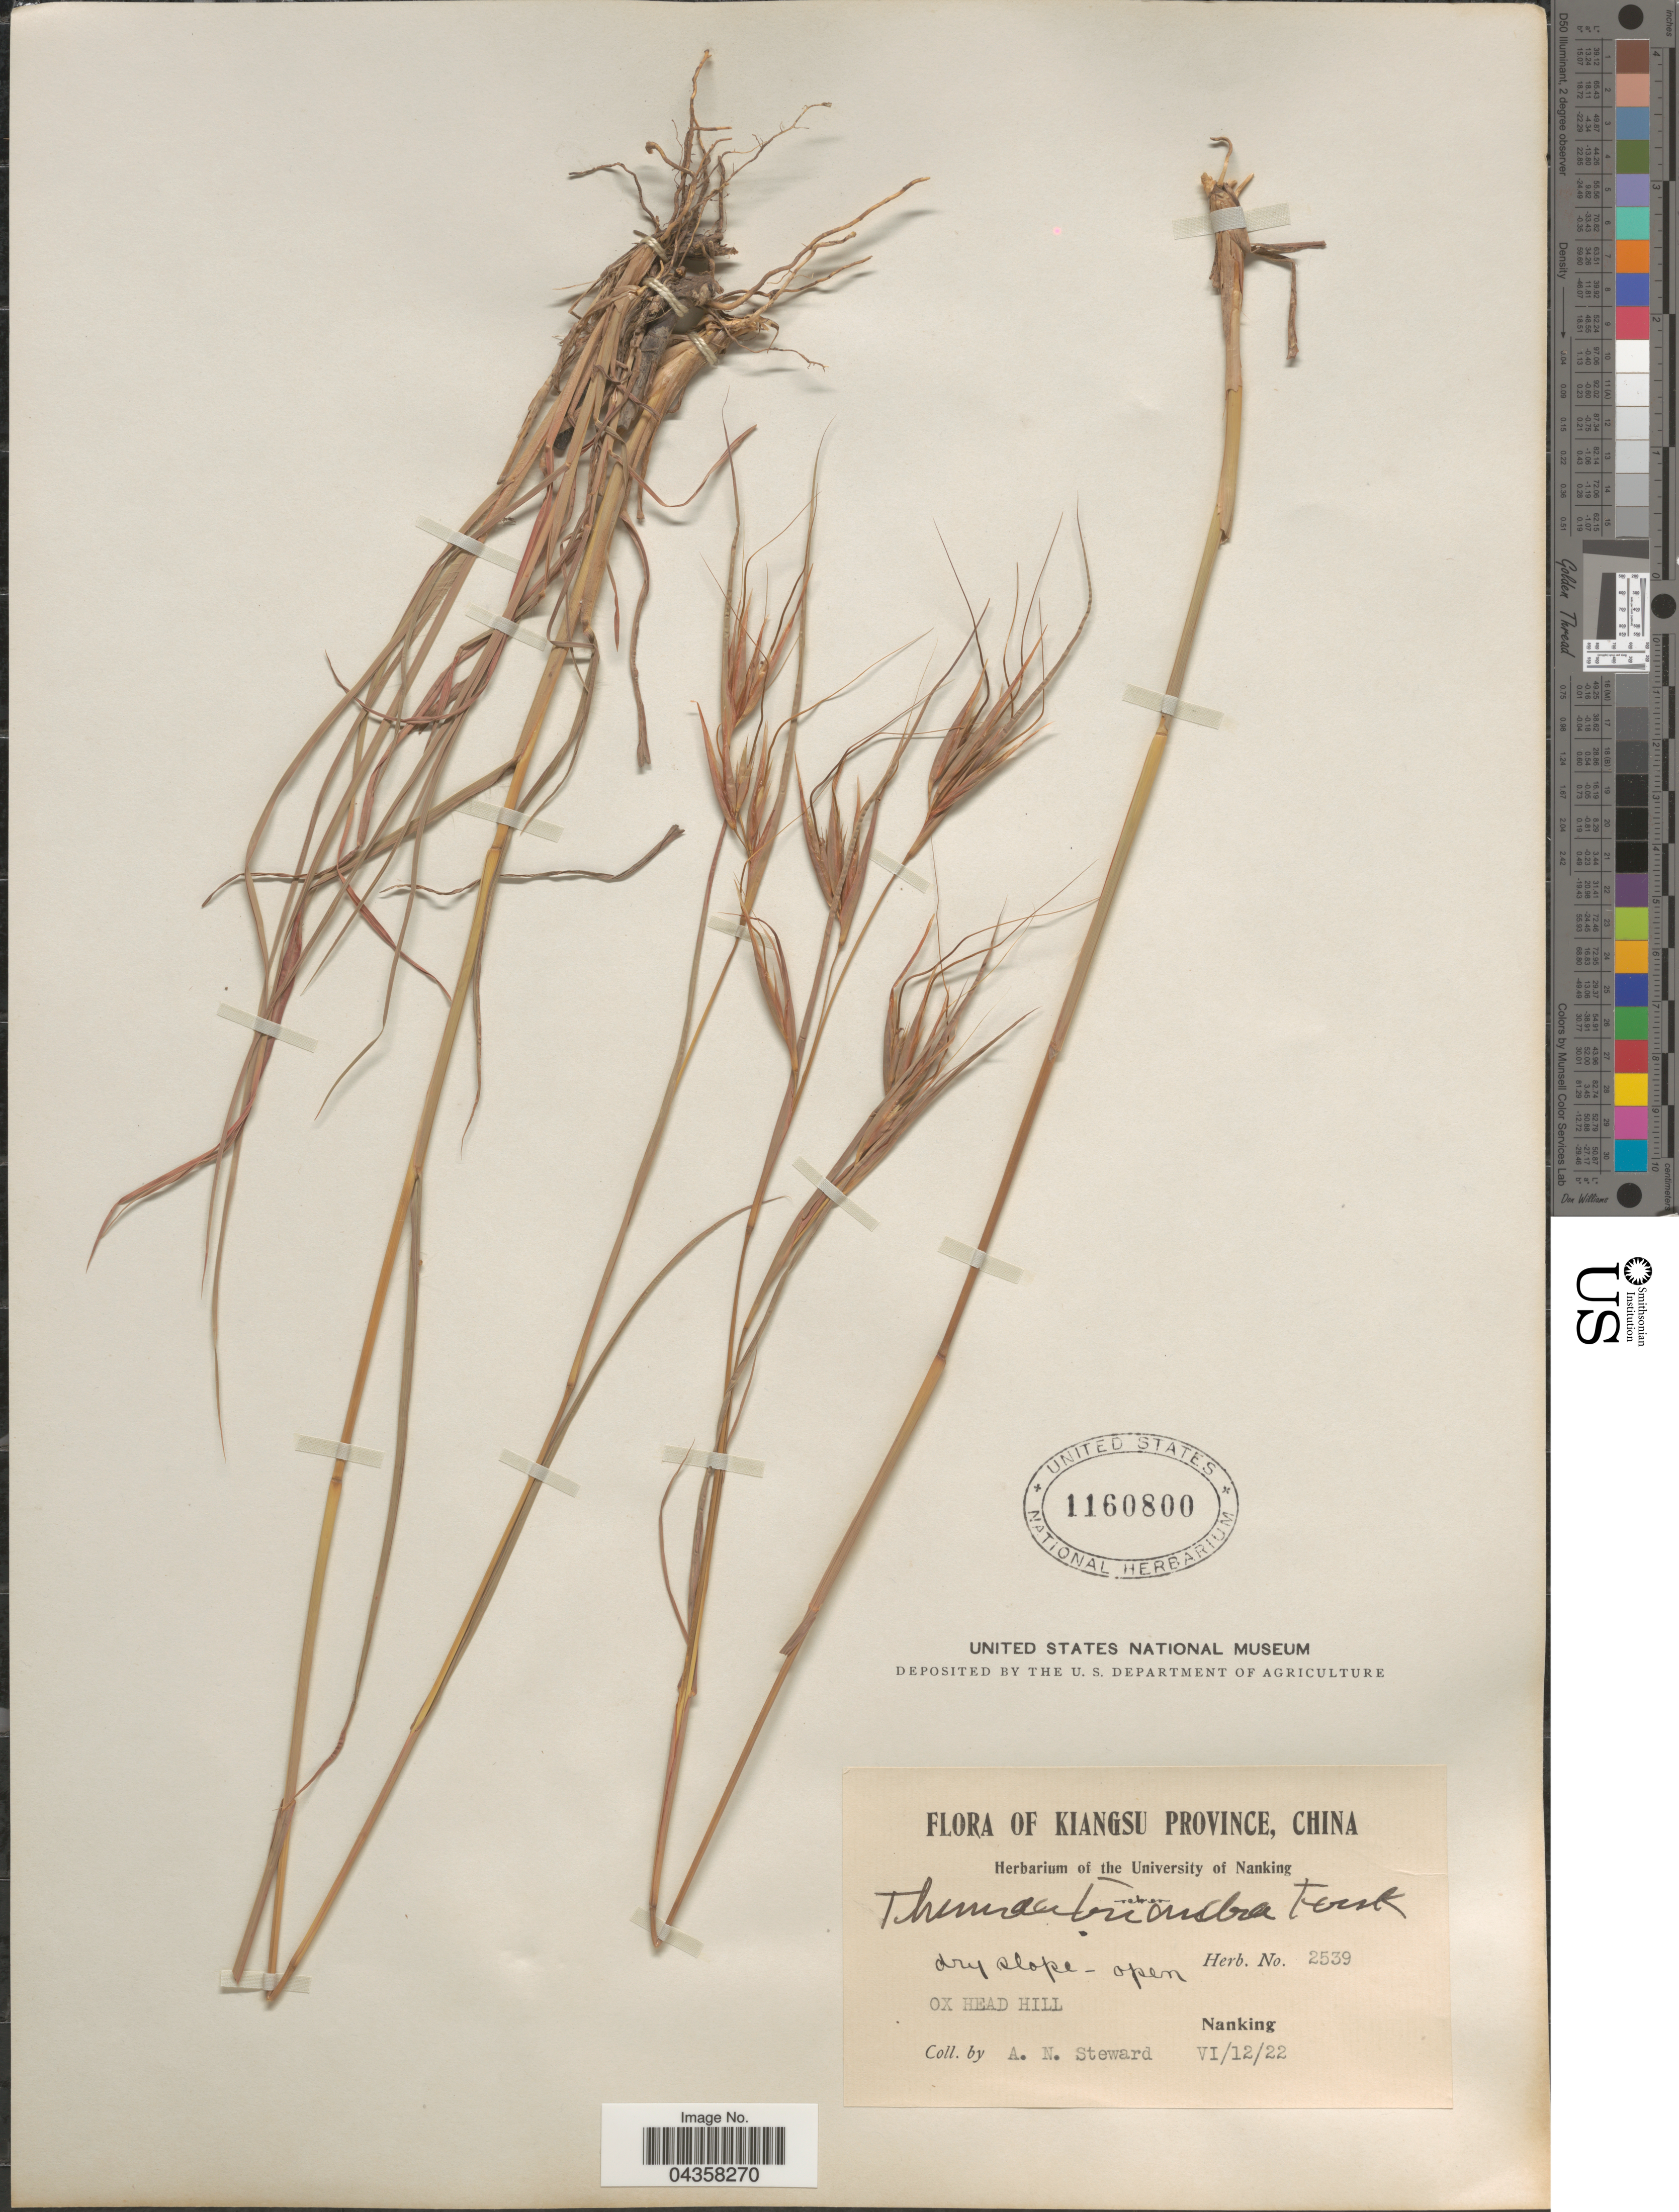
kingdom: Plantae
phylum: Tracheophyta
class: Liliopsida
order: Poales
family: Poaceae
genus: Themeda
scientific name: Themeda triandra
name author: Forssk.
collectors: A. N. Steward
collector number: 2539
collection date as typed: Transcribed d/m/y: 12/6/22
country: China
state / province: Jiangsu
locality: Kiangsu Province. Ox Head Hill. Nanking.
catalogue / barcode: US 1160800